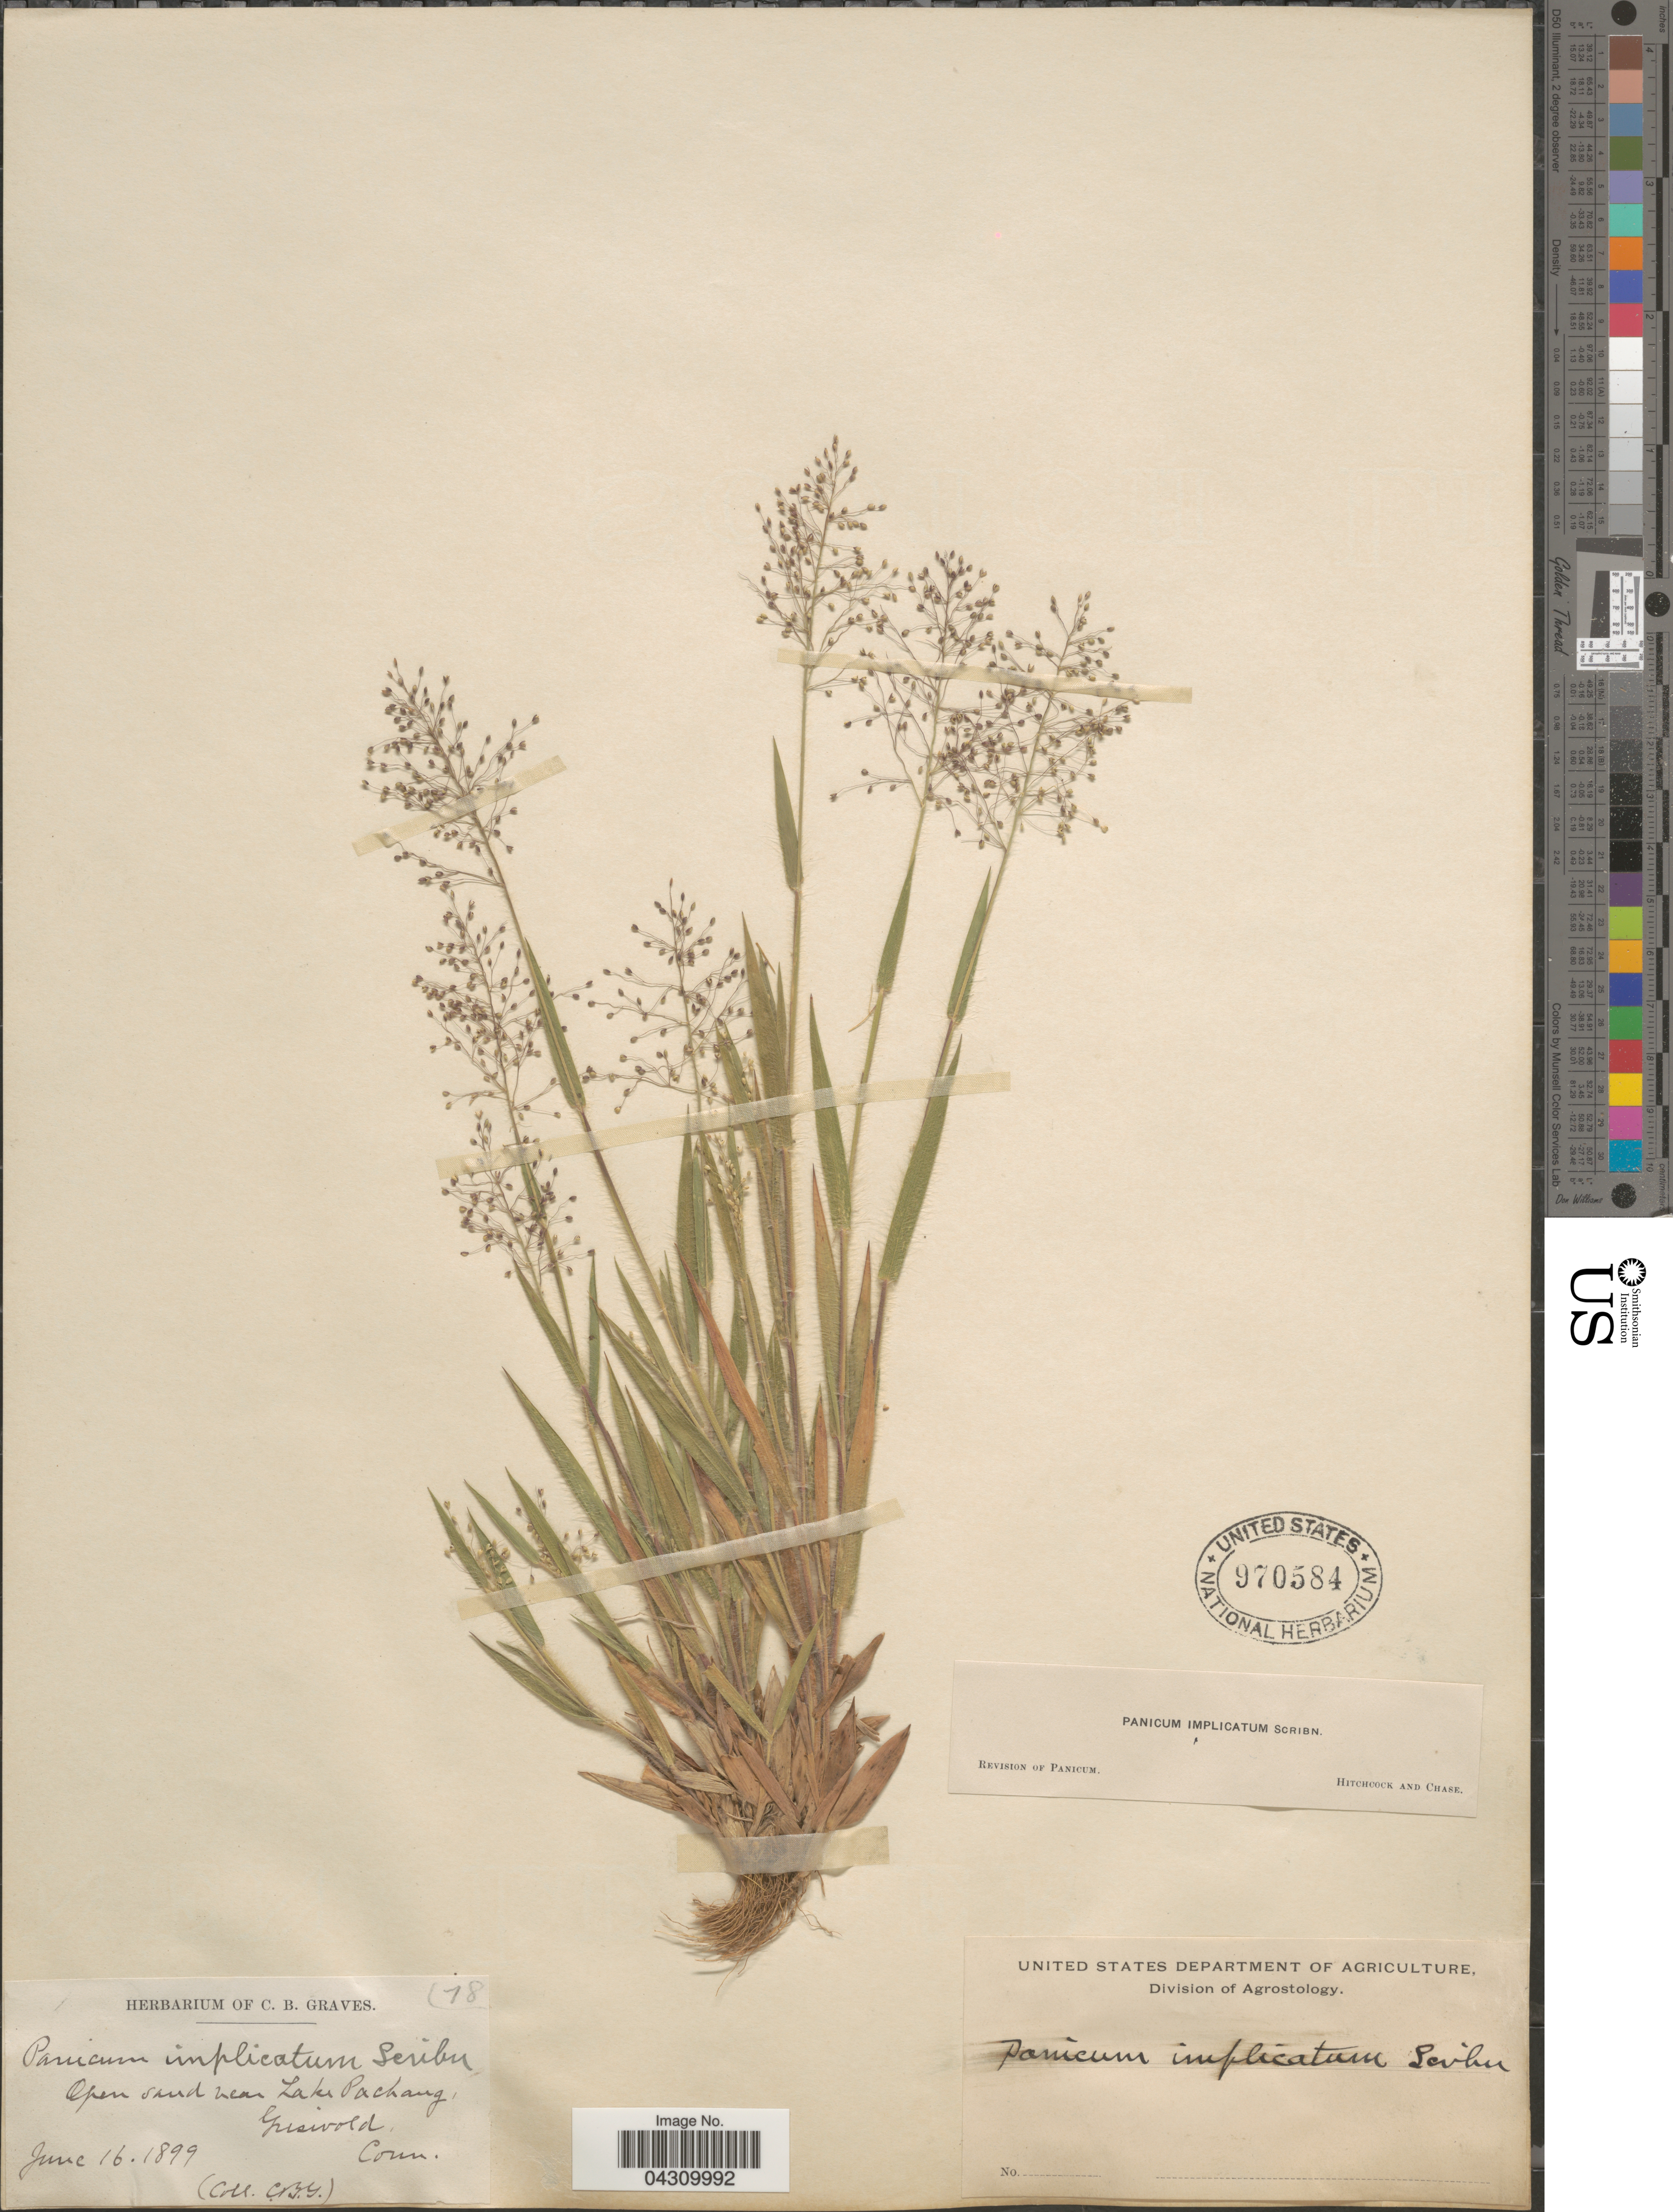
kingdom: Plantae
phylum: Tracheophyta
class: Liliopsida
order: Poales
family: Poaceae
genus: Dichanthelium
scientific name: Dichanthelium acuminatum var. acuminatum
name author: (Sw.) Gould & C.A. Clark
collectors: C. Graves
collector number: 78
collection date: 1899-06-16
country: United States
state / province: Connecticut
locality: Open sand near Lake Pachang, Griswold.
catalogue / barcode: US 970584